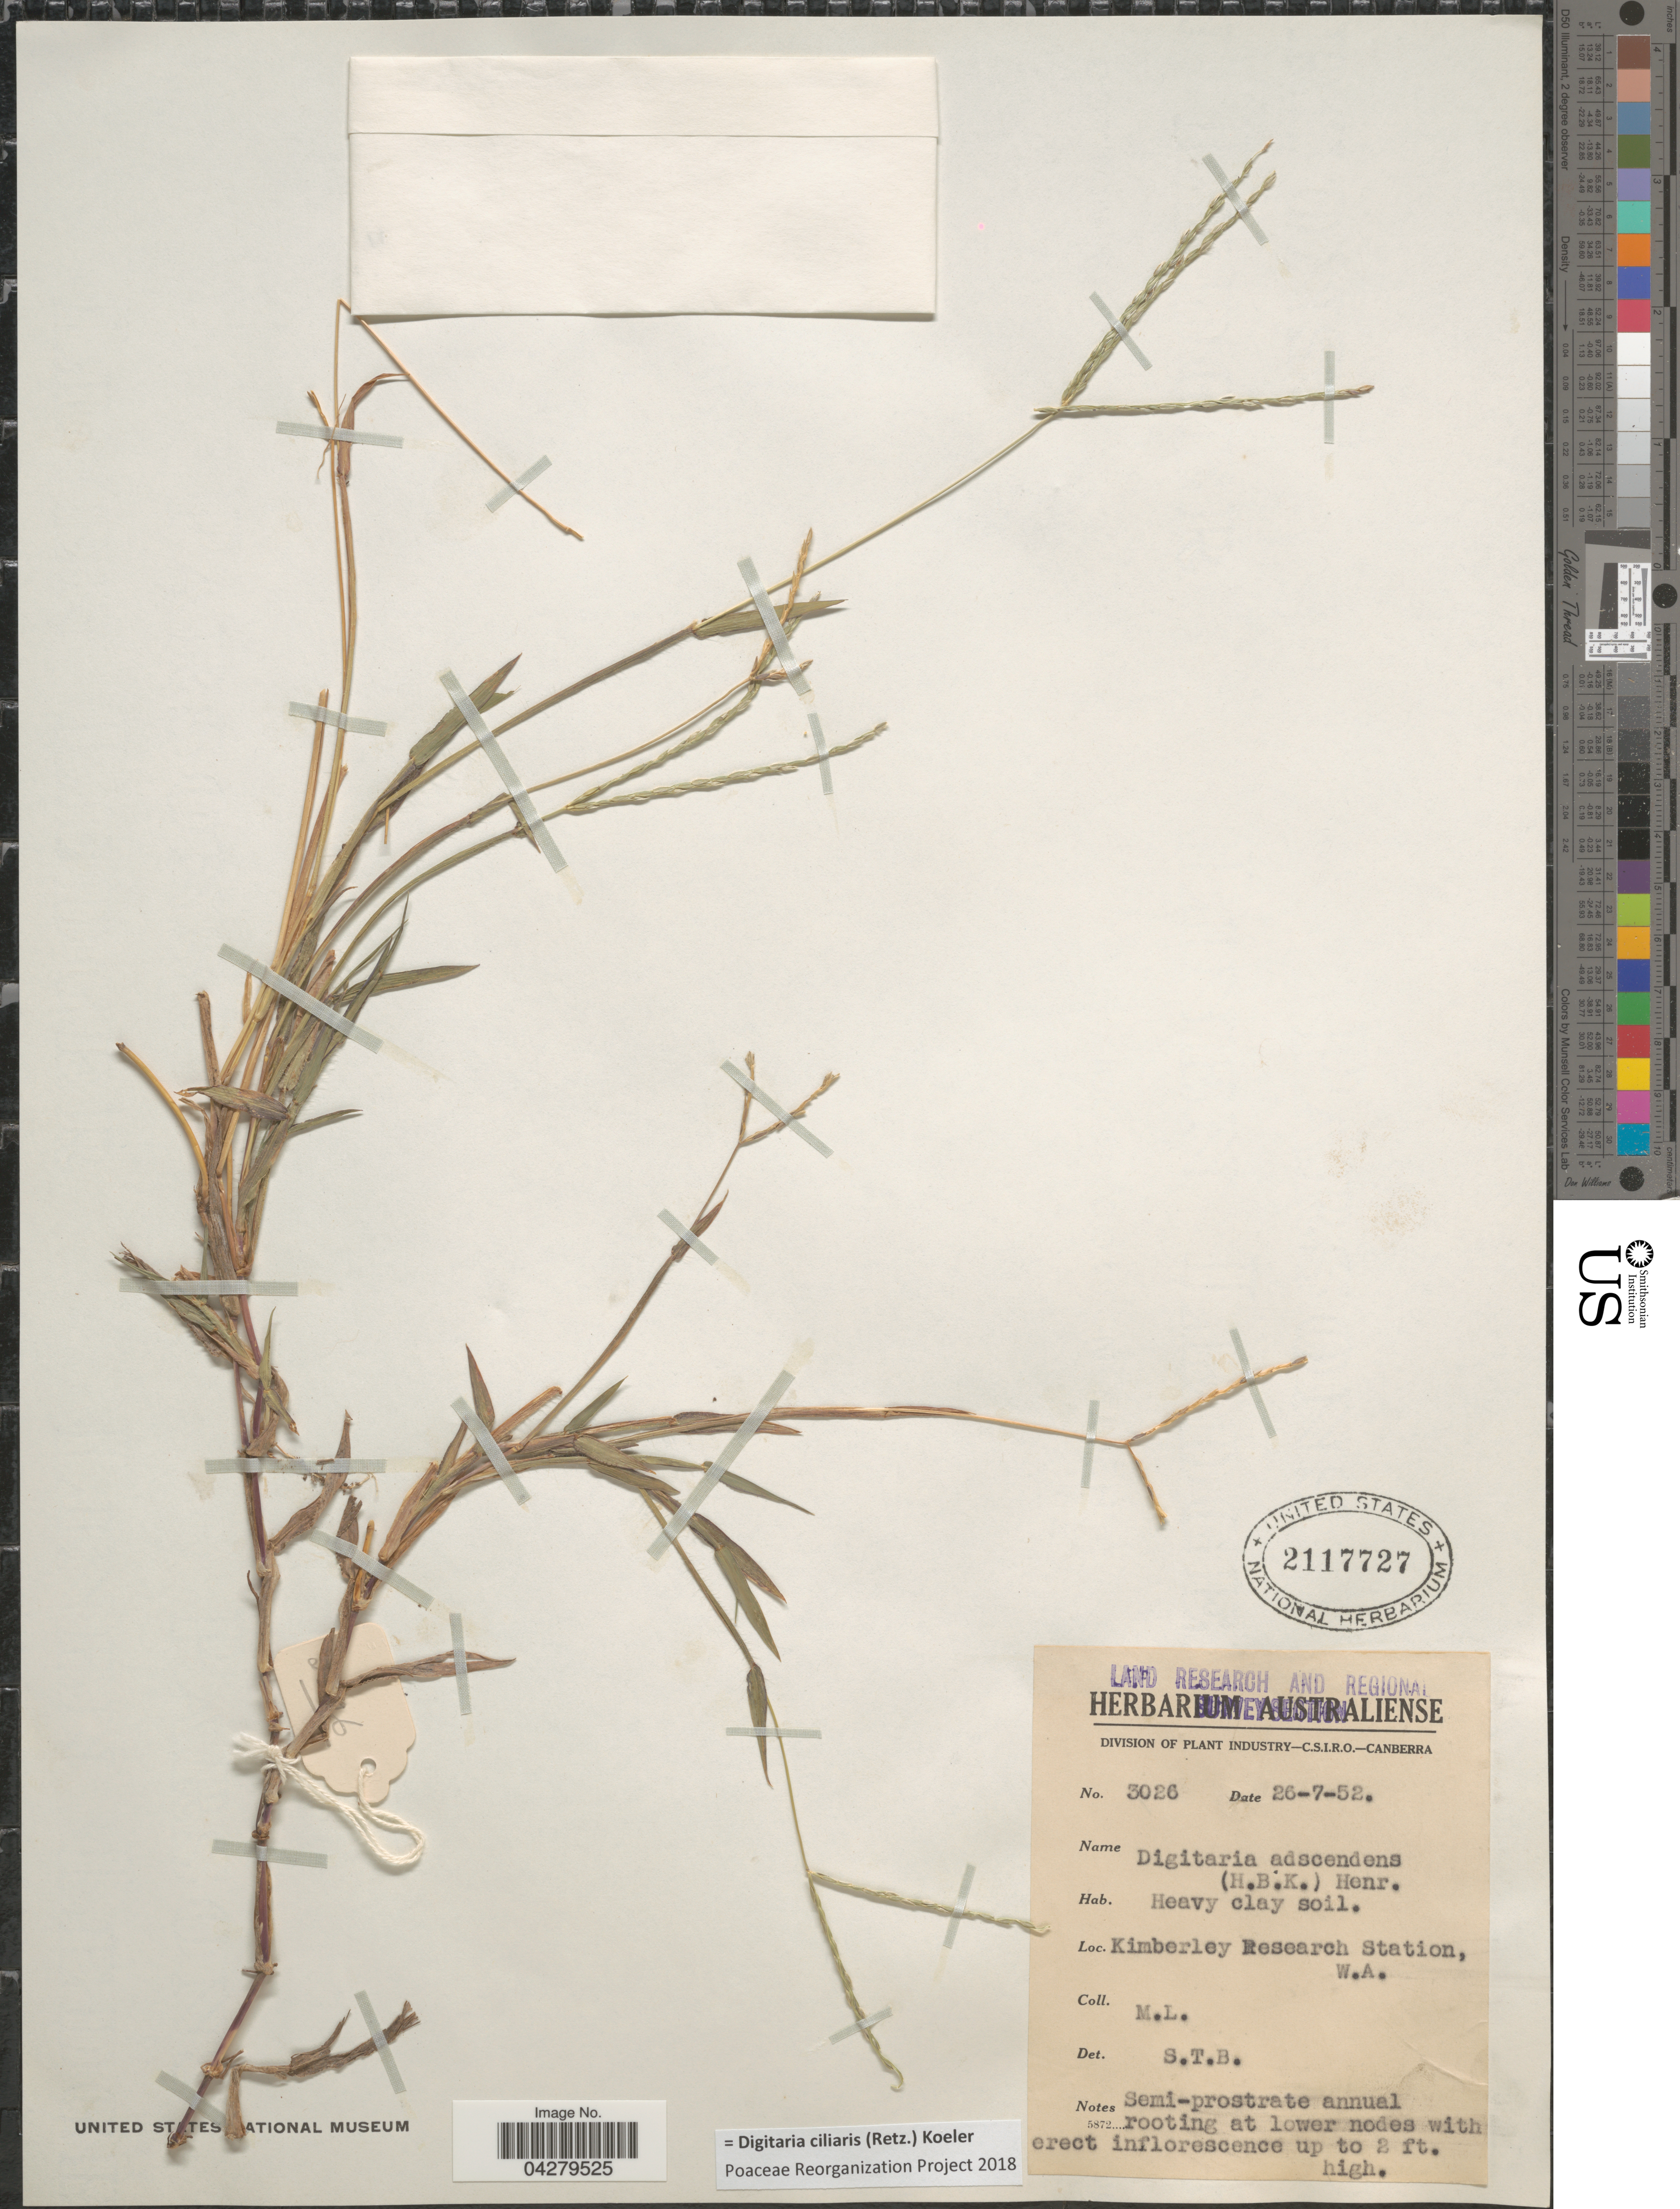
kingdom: Plantae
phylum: Tracheophyta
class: Liliopsida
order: Poales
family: Poaceae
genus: Digitaria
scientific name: Digitaria brownii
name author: (Roem. & Schult.) Hughes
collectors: M. L.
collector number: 3026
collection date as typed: Transcribed d/m/y: 26/7/52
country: Australia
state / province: Western Australia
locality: Kimberley Research Station.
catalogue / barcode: US 2117727